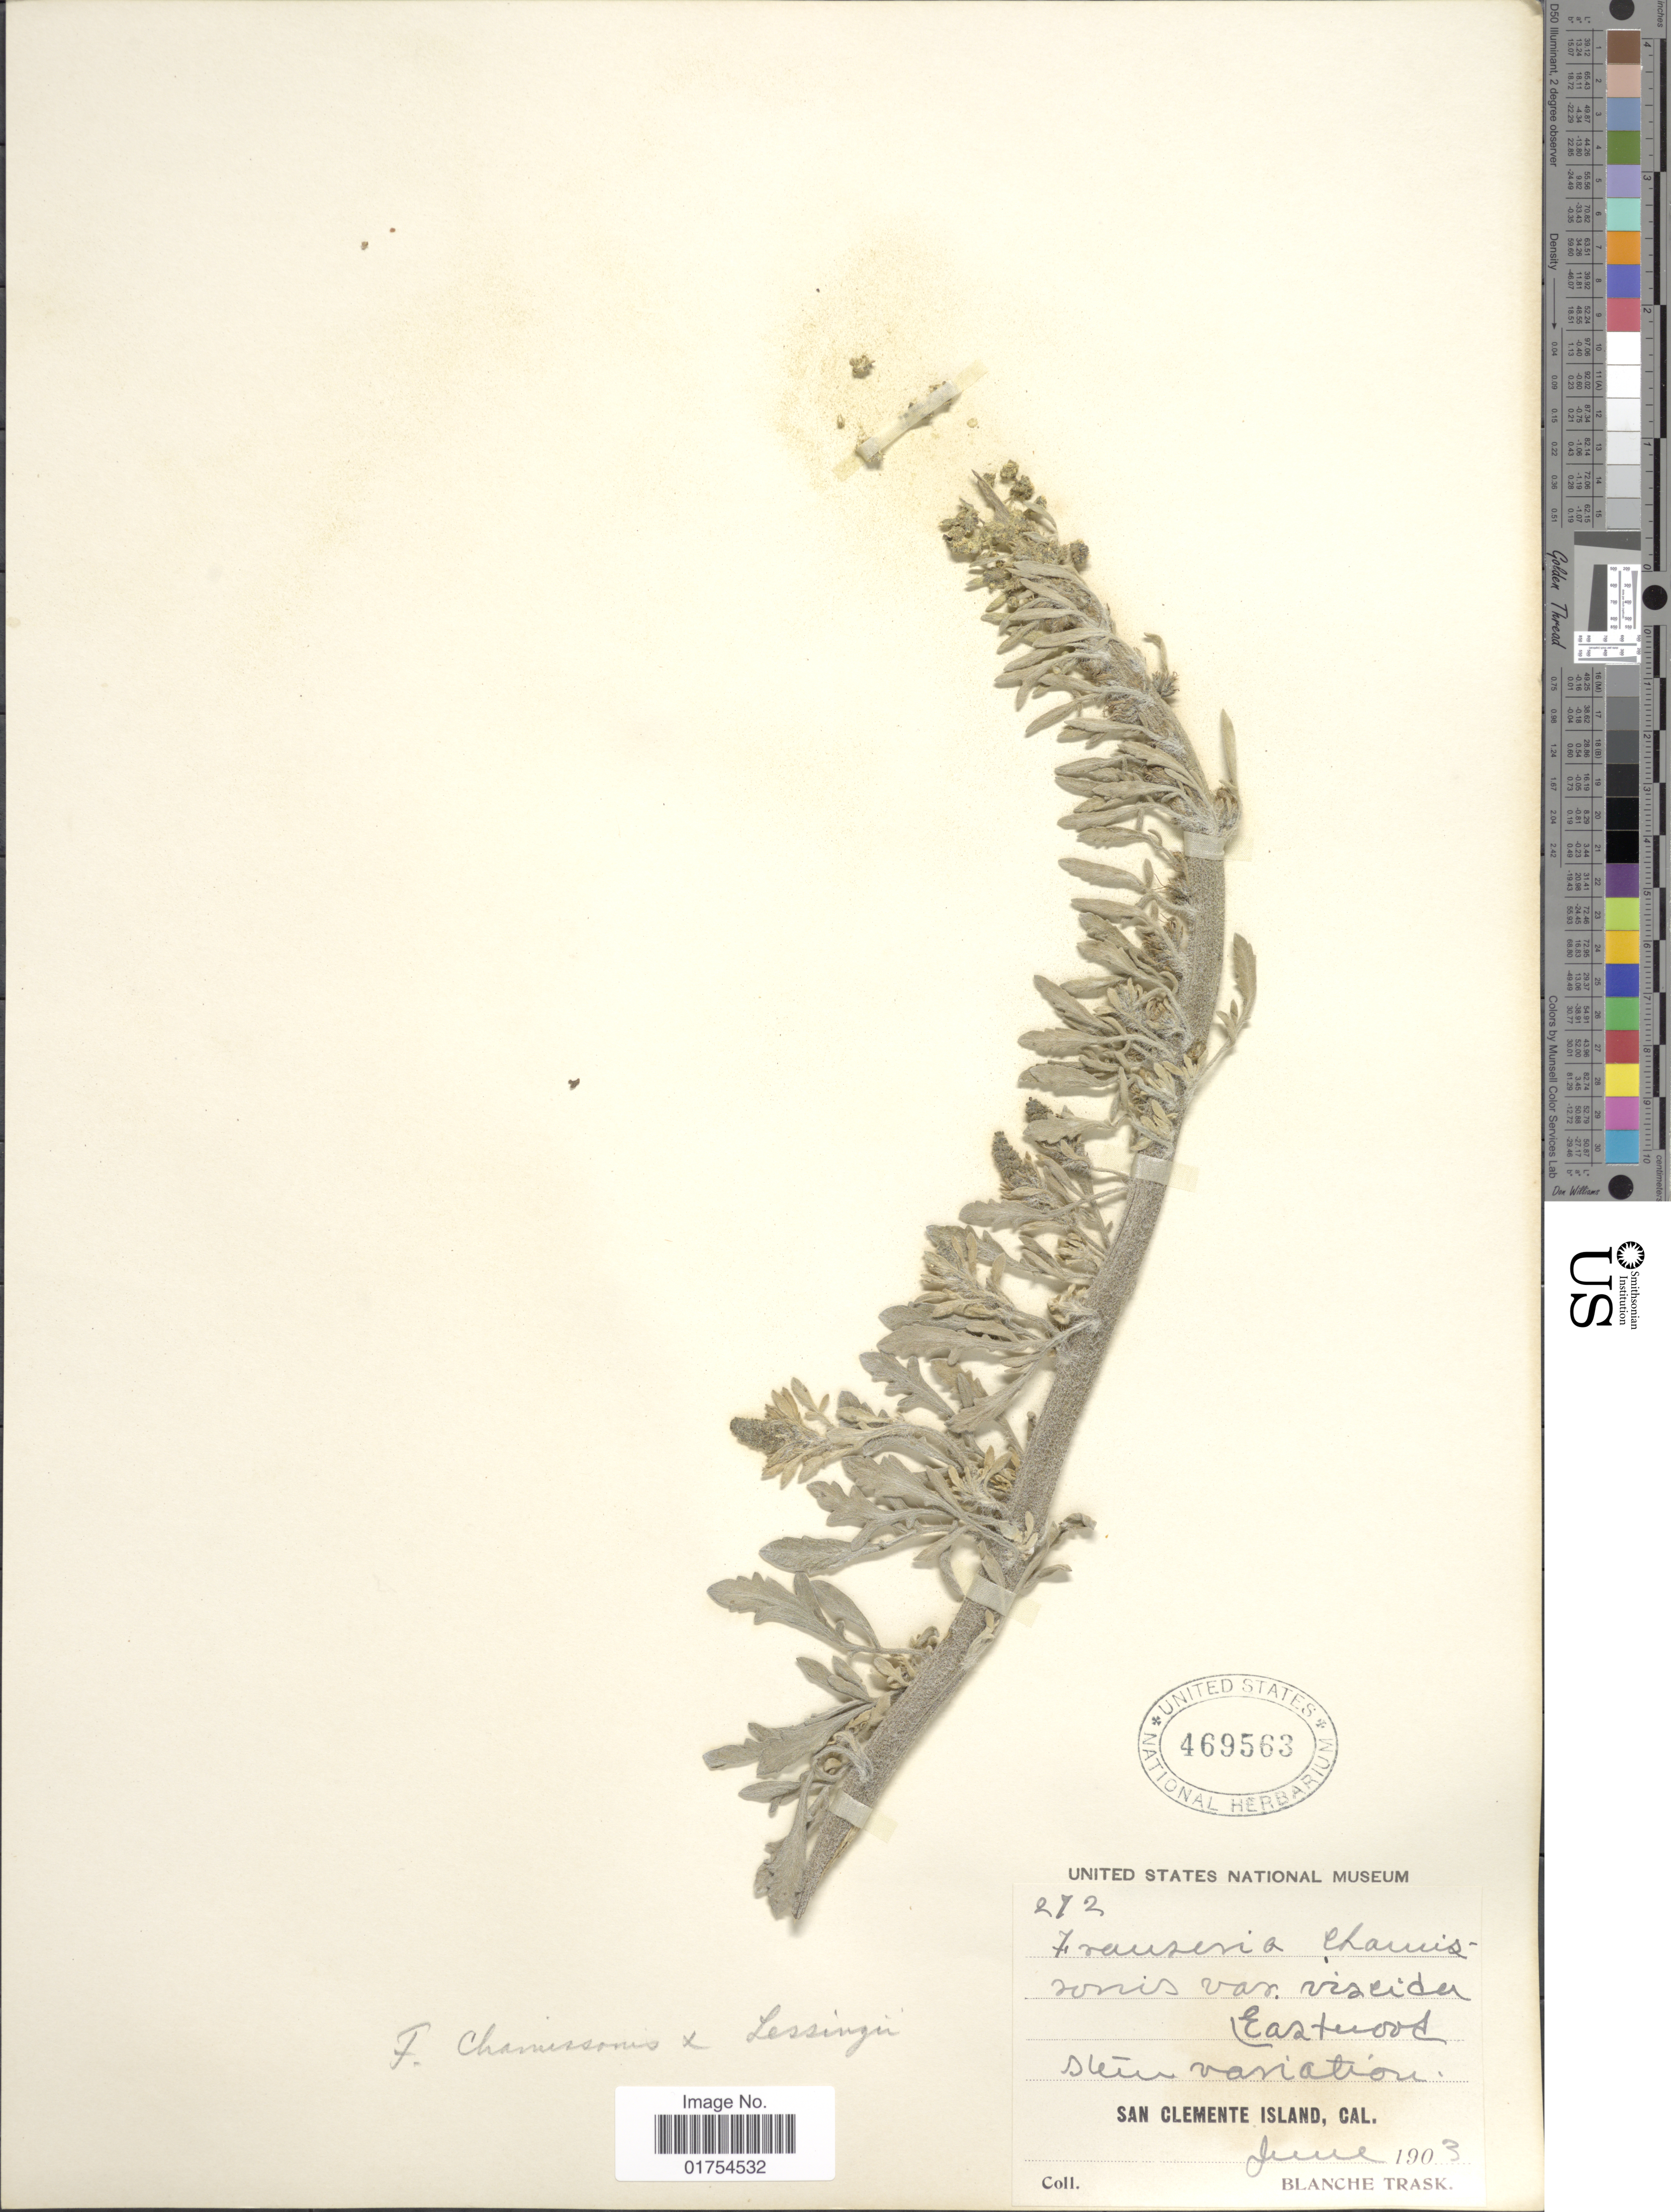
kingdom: Plantae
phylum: Tracheophyta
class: Magnoliopsida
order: Asterales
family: Asteraceae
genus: Franseria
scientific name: Franseria chamissonis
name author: Less.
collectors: B. Trask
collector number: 272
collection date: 1903-06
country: United States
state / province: California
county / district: Los Angeles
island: San Clemente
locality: San Clemente Island, Cal.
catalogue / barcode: US 469563